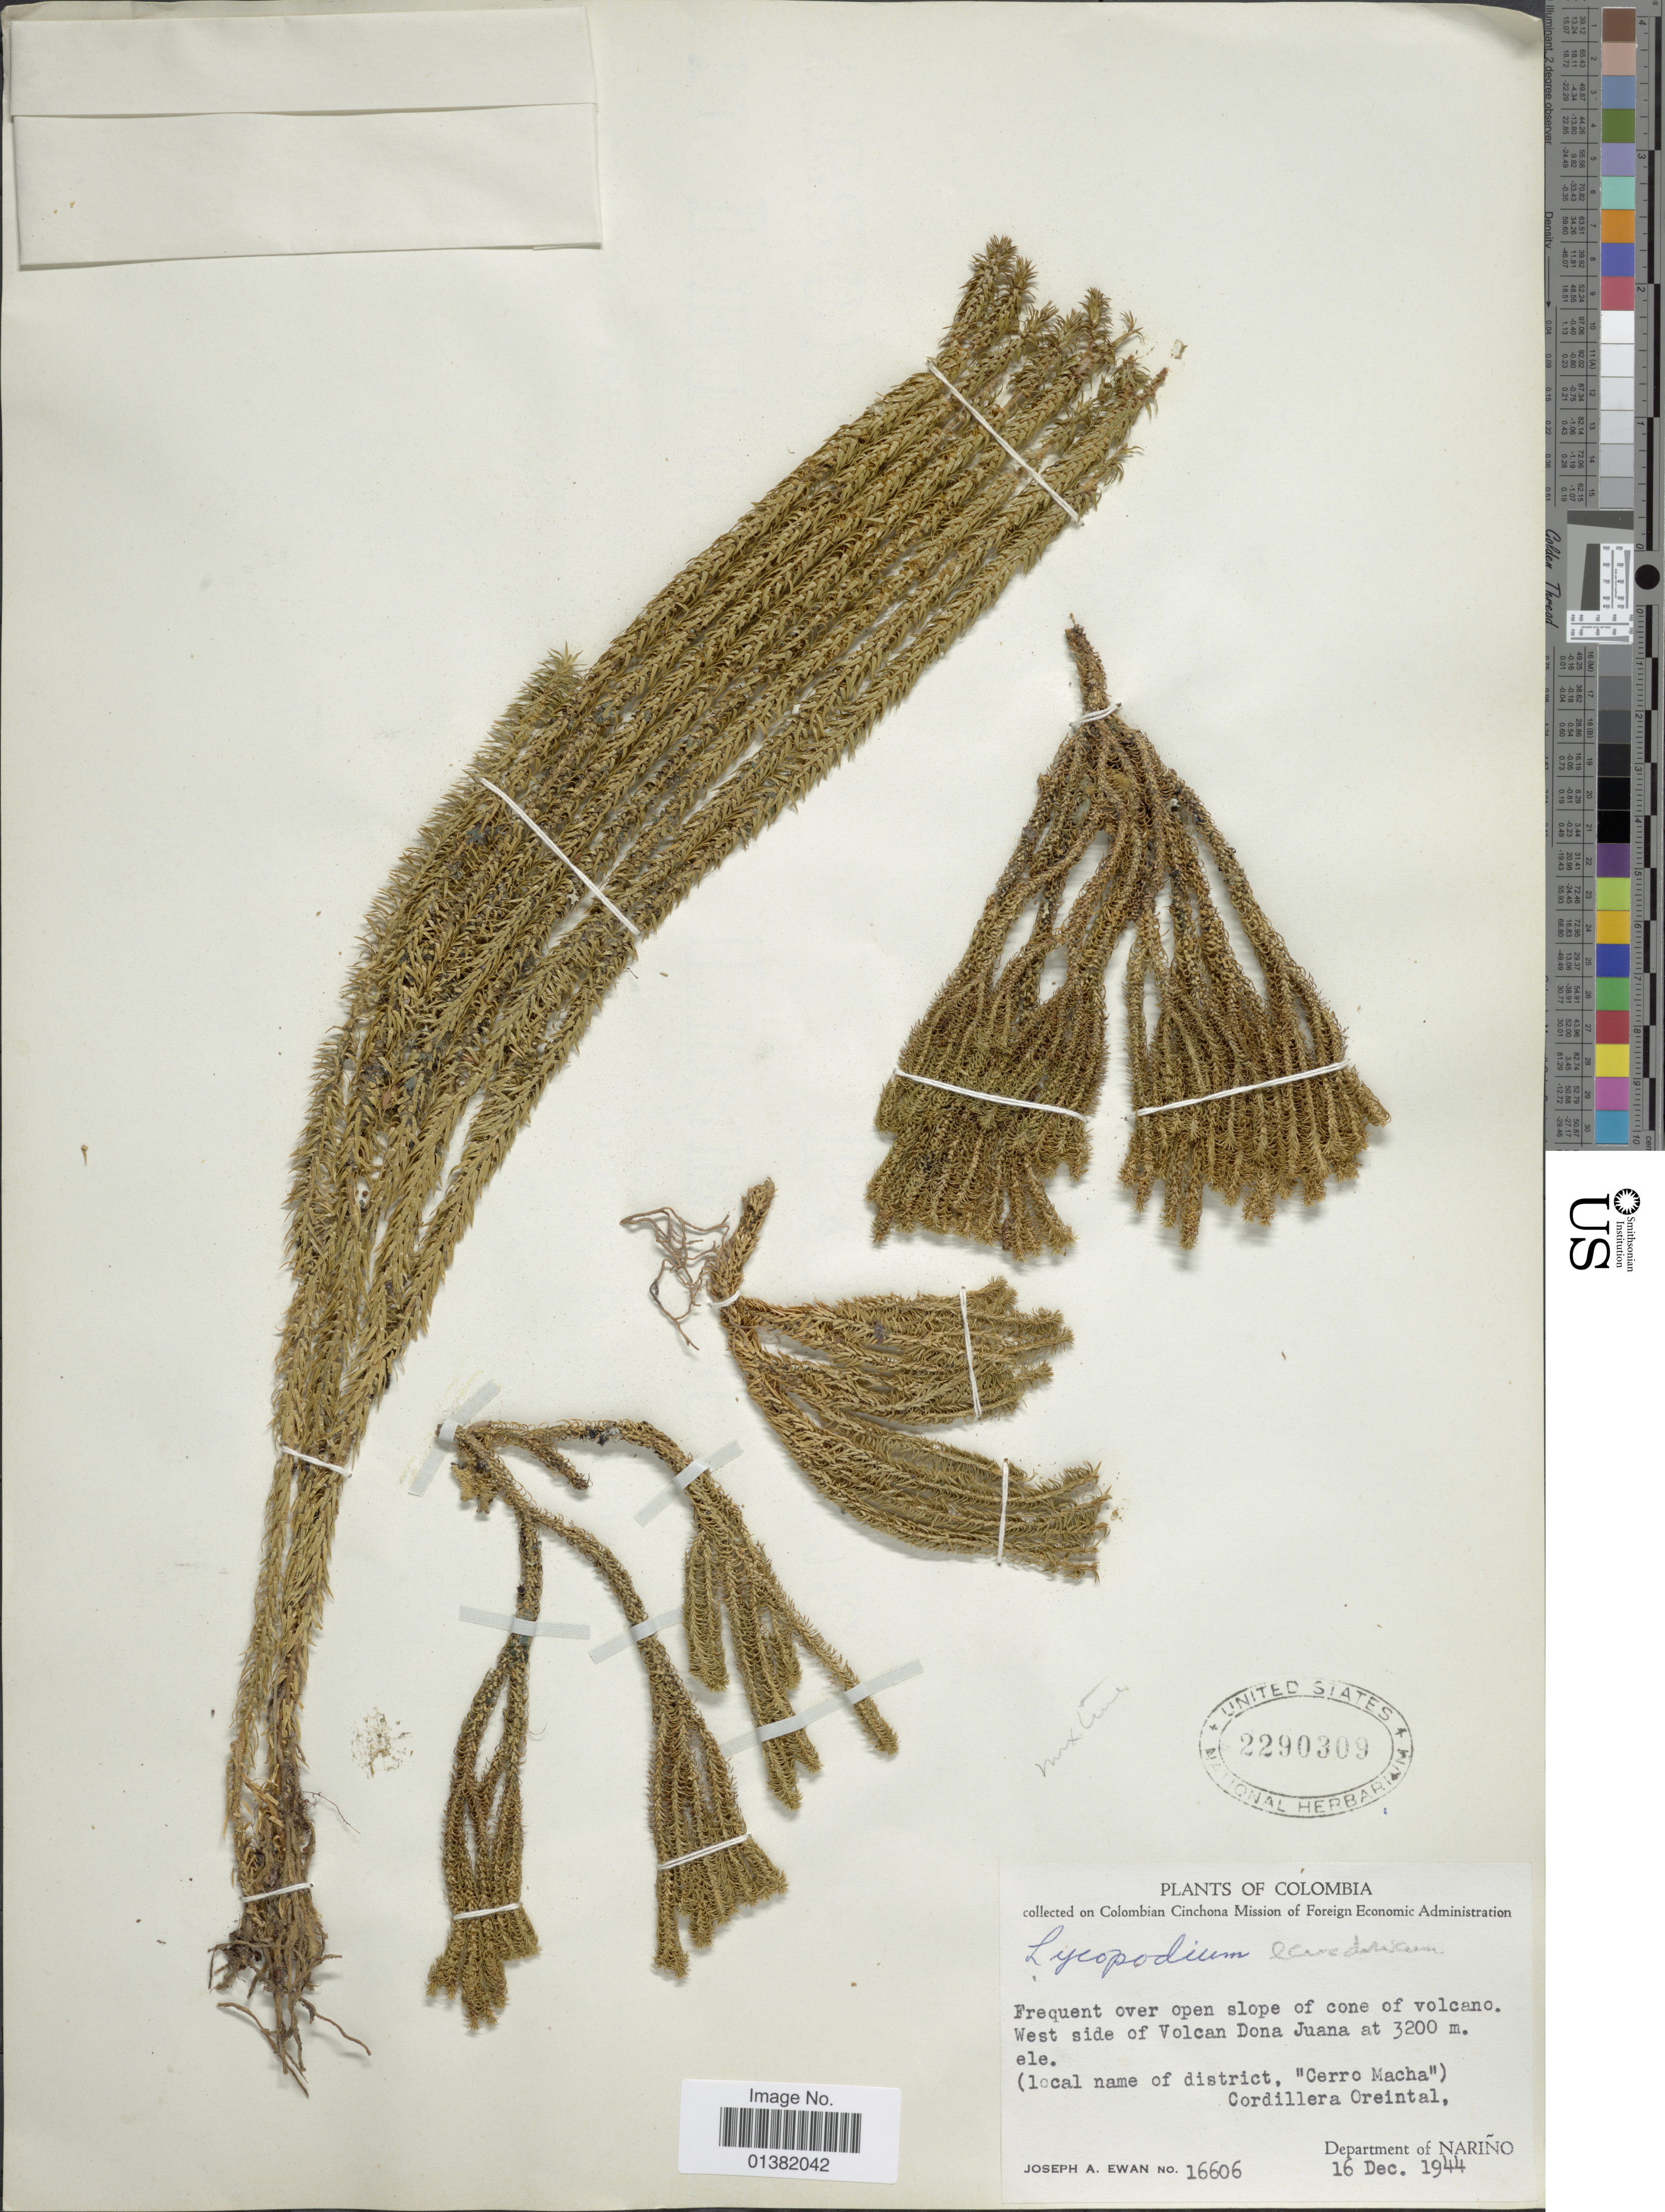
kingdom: Plantae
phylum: Tracheophyta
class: Lycopodiopsida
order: Lycopodiales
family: Lycopodiaceae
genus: Phlegmariurus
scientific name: Phlegmariurus eversus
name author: (Poir.) B. Øllg.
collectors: J. A. Ewan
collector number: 16606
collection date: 1944-12-16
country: Colombia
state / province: Nariño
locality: Frequent over open slope of cone of volcano. West side of Volcan Dona Juana, (local name district, "Cerro Macha"), Cordillera Oriental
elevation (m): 3200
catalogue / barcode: US 2290309